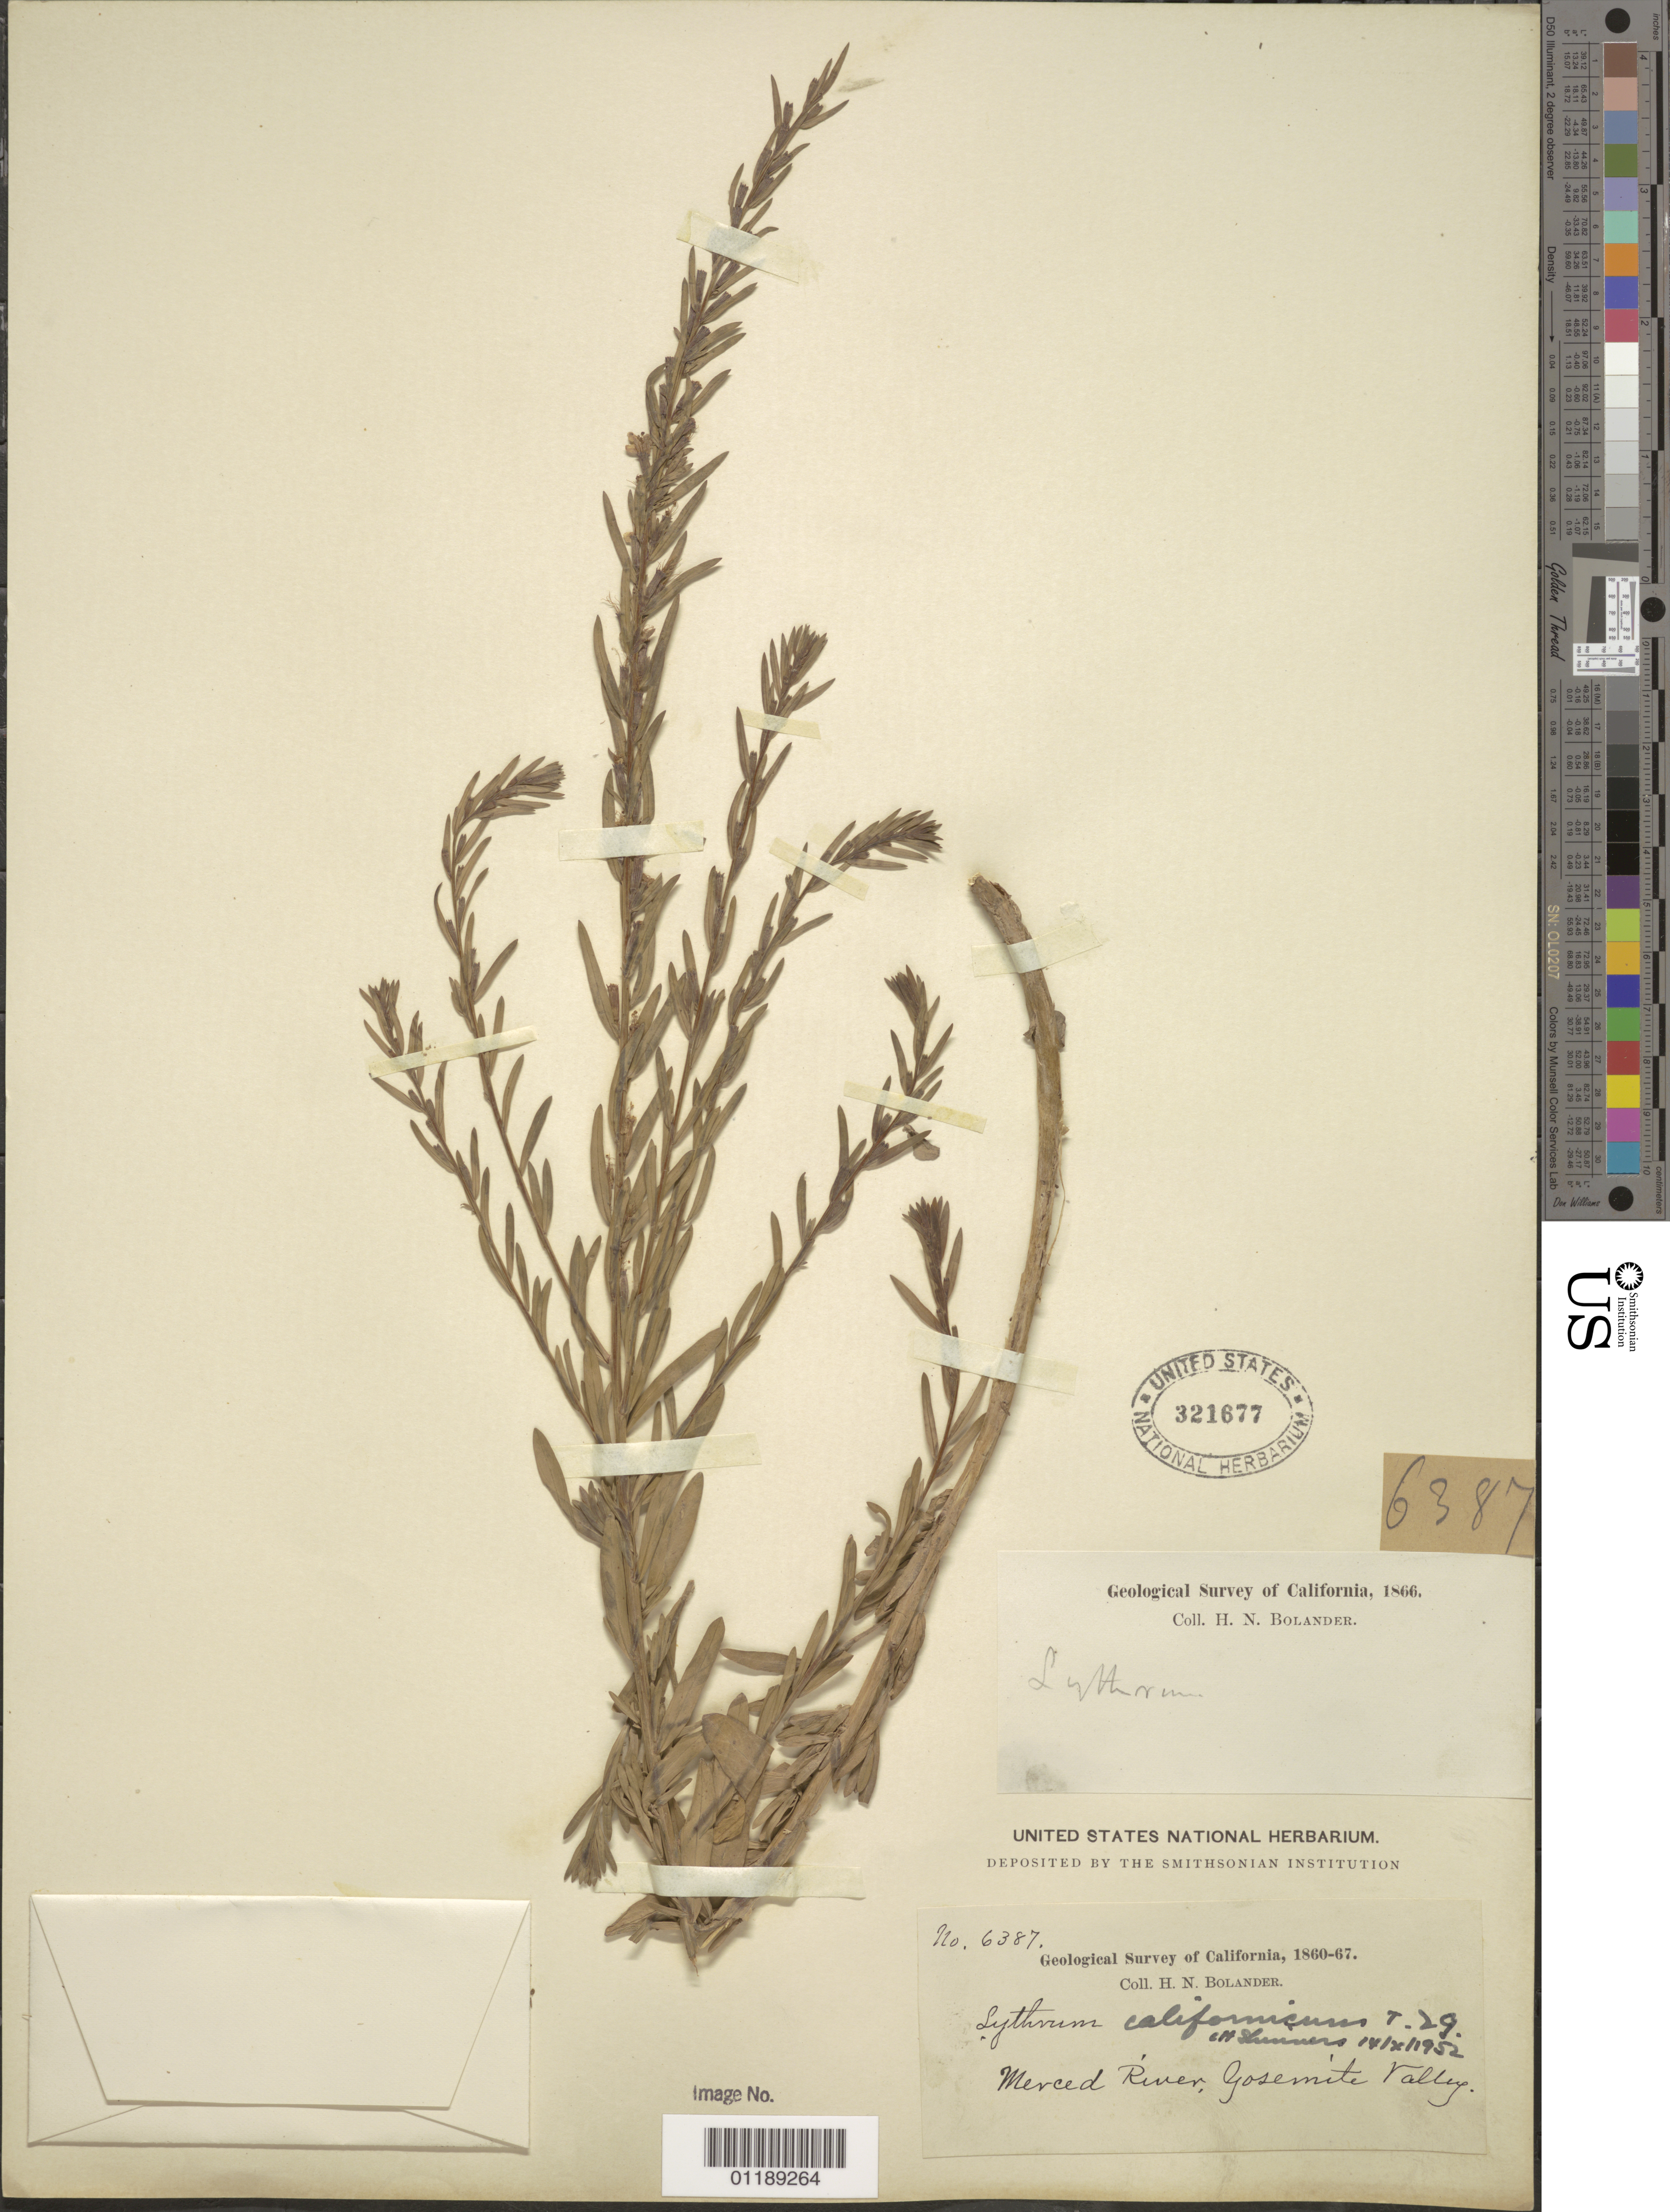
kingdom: Plantae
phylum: Tracheophyta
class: Magnoliopsida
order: Myrtales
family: Lythraceae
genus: Lythrum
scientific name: Lythrum californicum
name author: Torr. & A. Gray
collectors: H. Bolander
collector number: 6387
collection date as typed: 1866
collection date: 1866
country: United States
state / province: California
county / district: Mariposa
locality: Merced River, Yosemite Valley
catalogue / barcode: US 321677